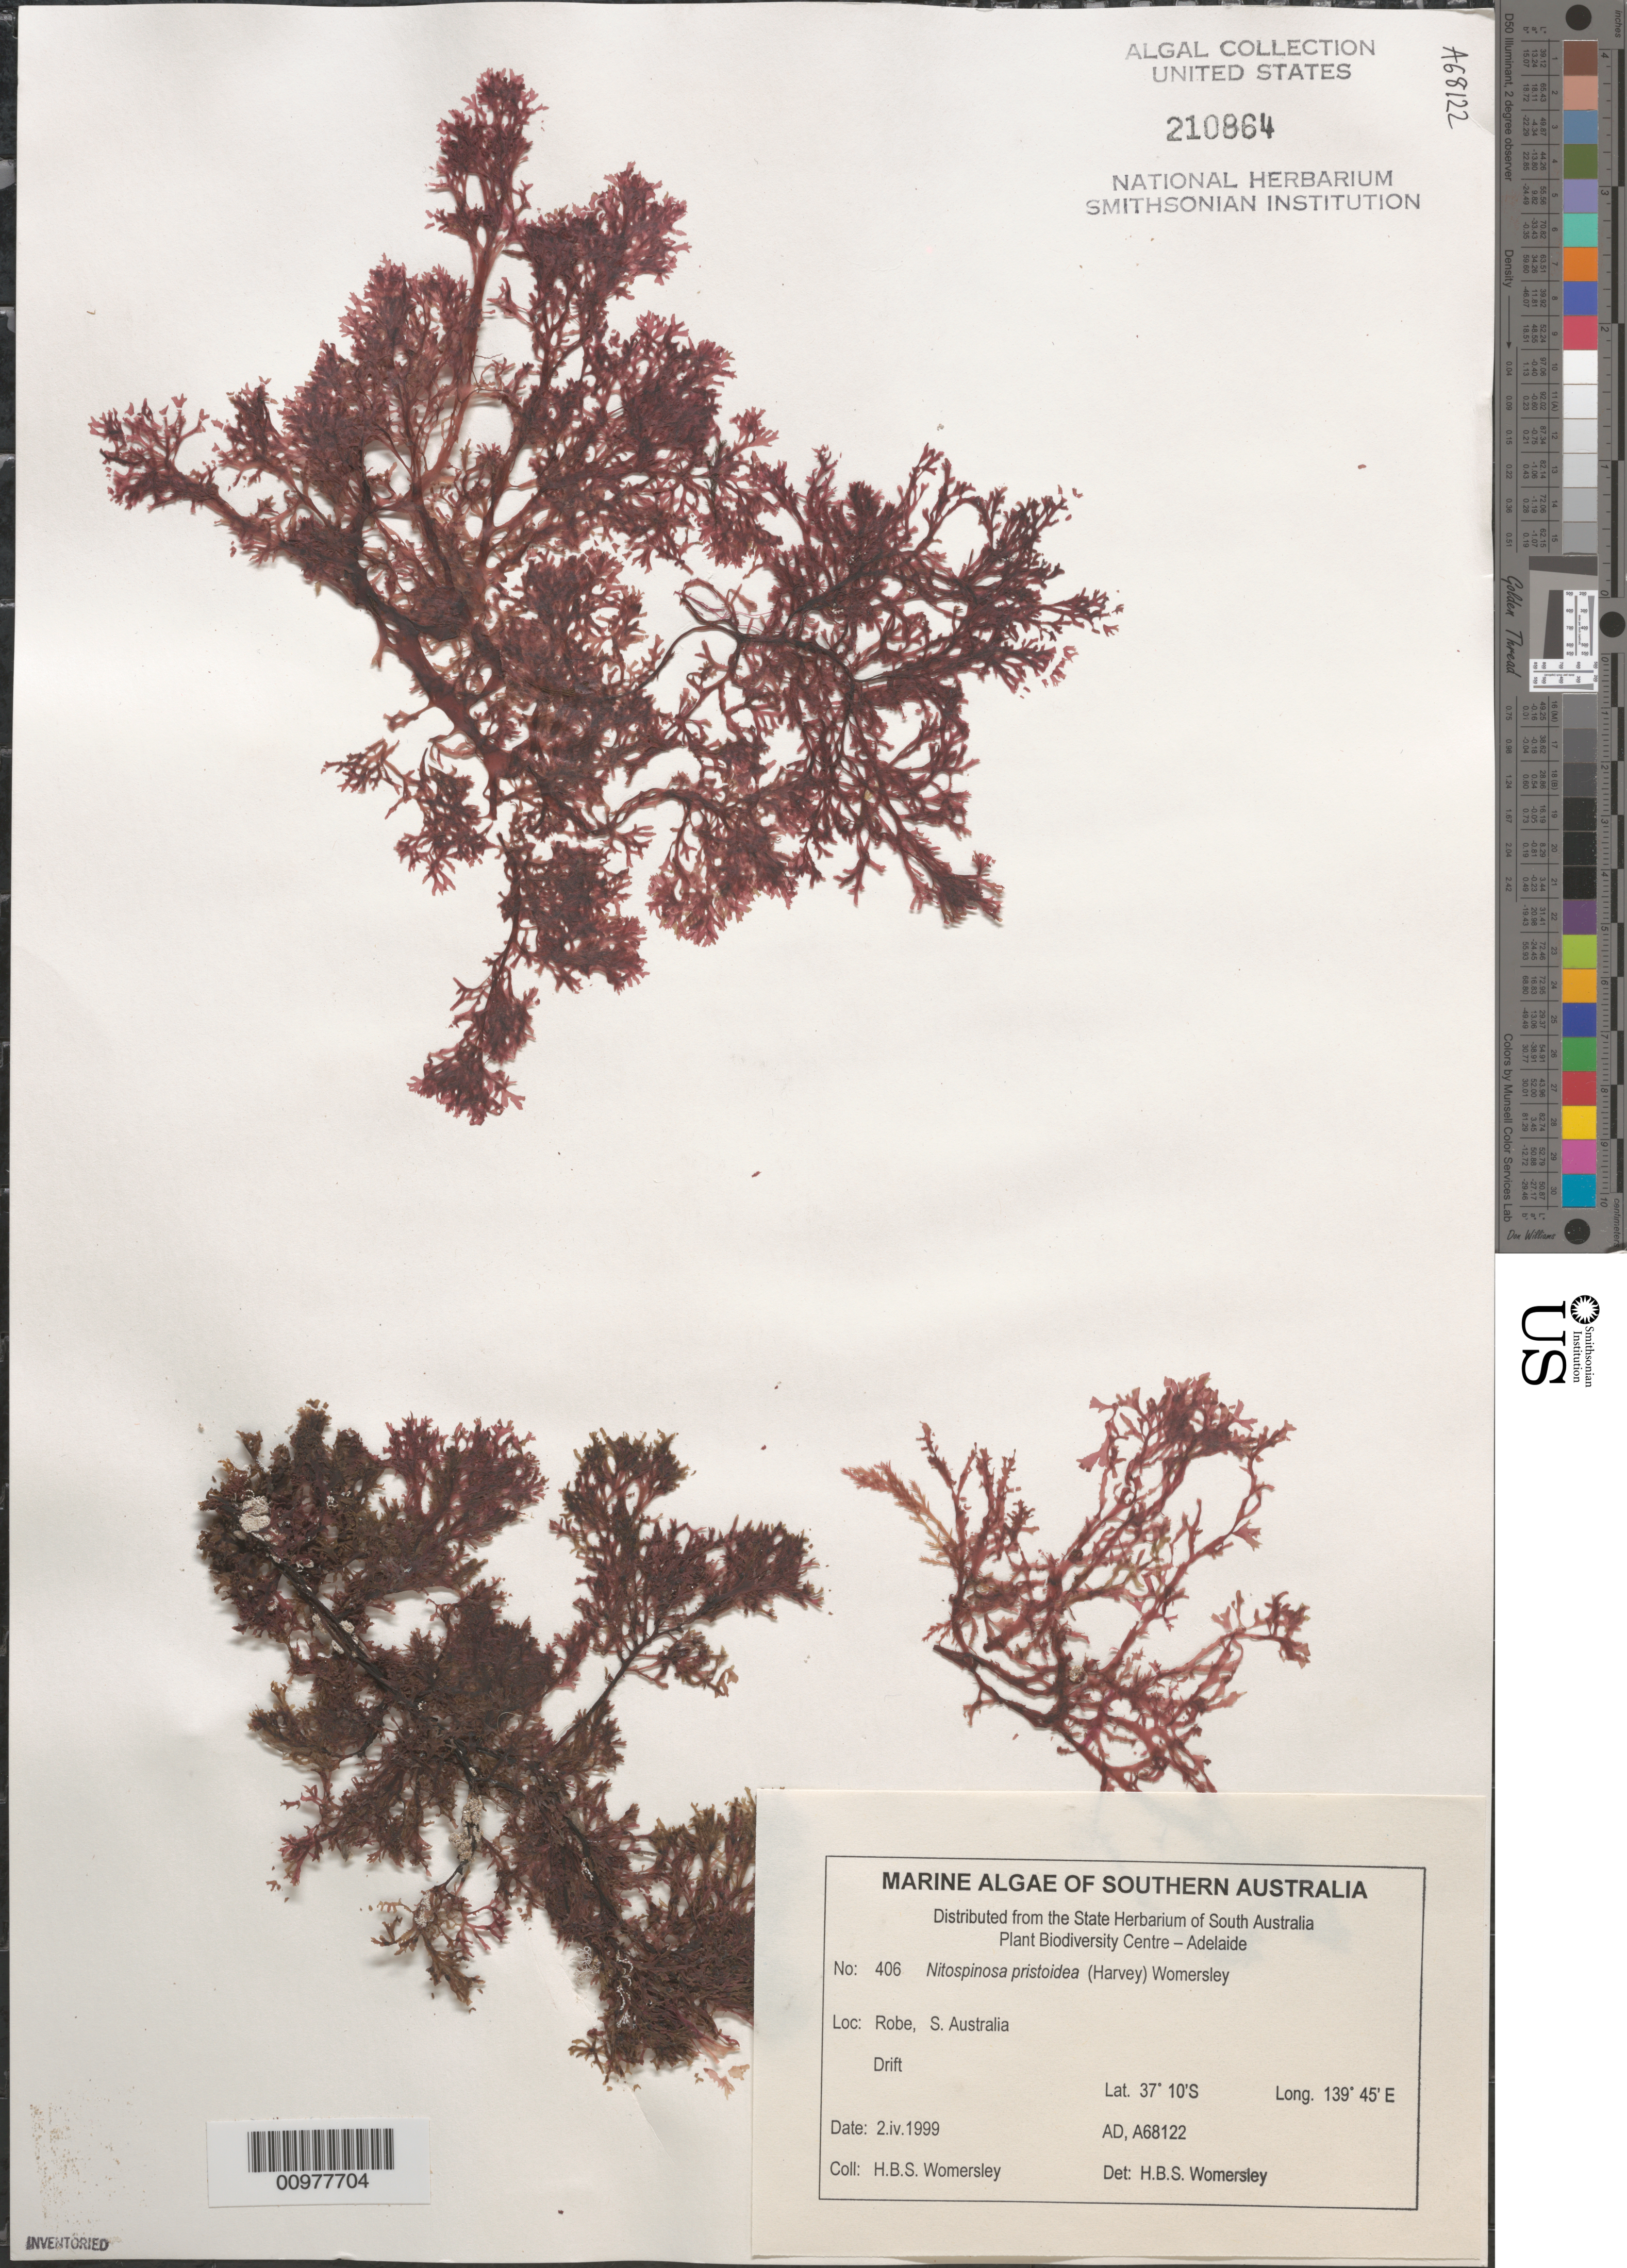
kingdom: Plantae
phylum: Rhodophyta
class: Florideophyceae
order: Ceramiales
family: Delesseriaceae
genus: Nitospinosa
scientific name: Nitospinosa pristoidea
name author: (Harv.) Womersley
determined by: Womersley, H. B. S.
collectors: H. B. S. Womersley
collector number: AD A68122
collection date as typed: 02 Apr 1999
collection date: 1999-04-02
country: Australia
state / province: South Australia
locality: Robe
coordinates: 37 10'S, 139 45'E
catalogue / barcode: US 210864